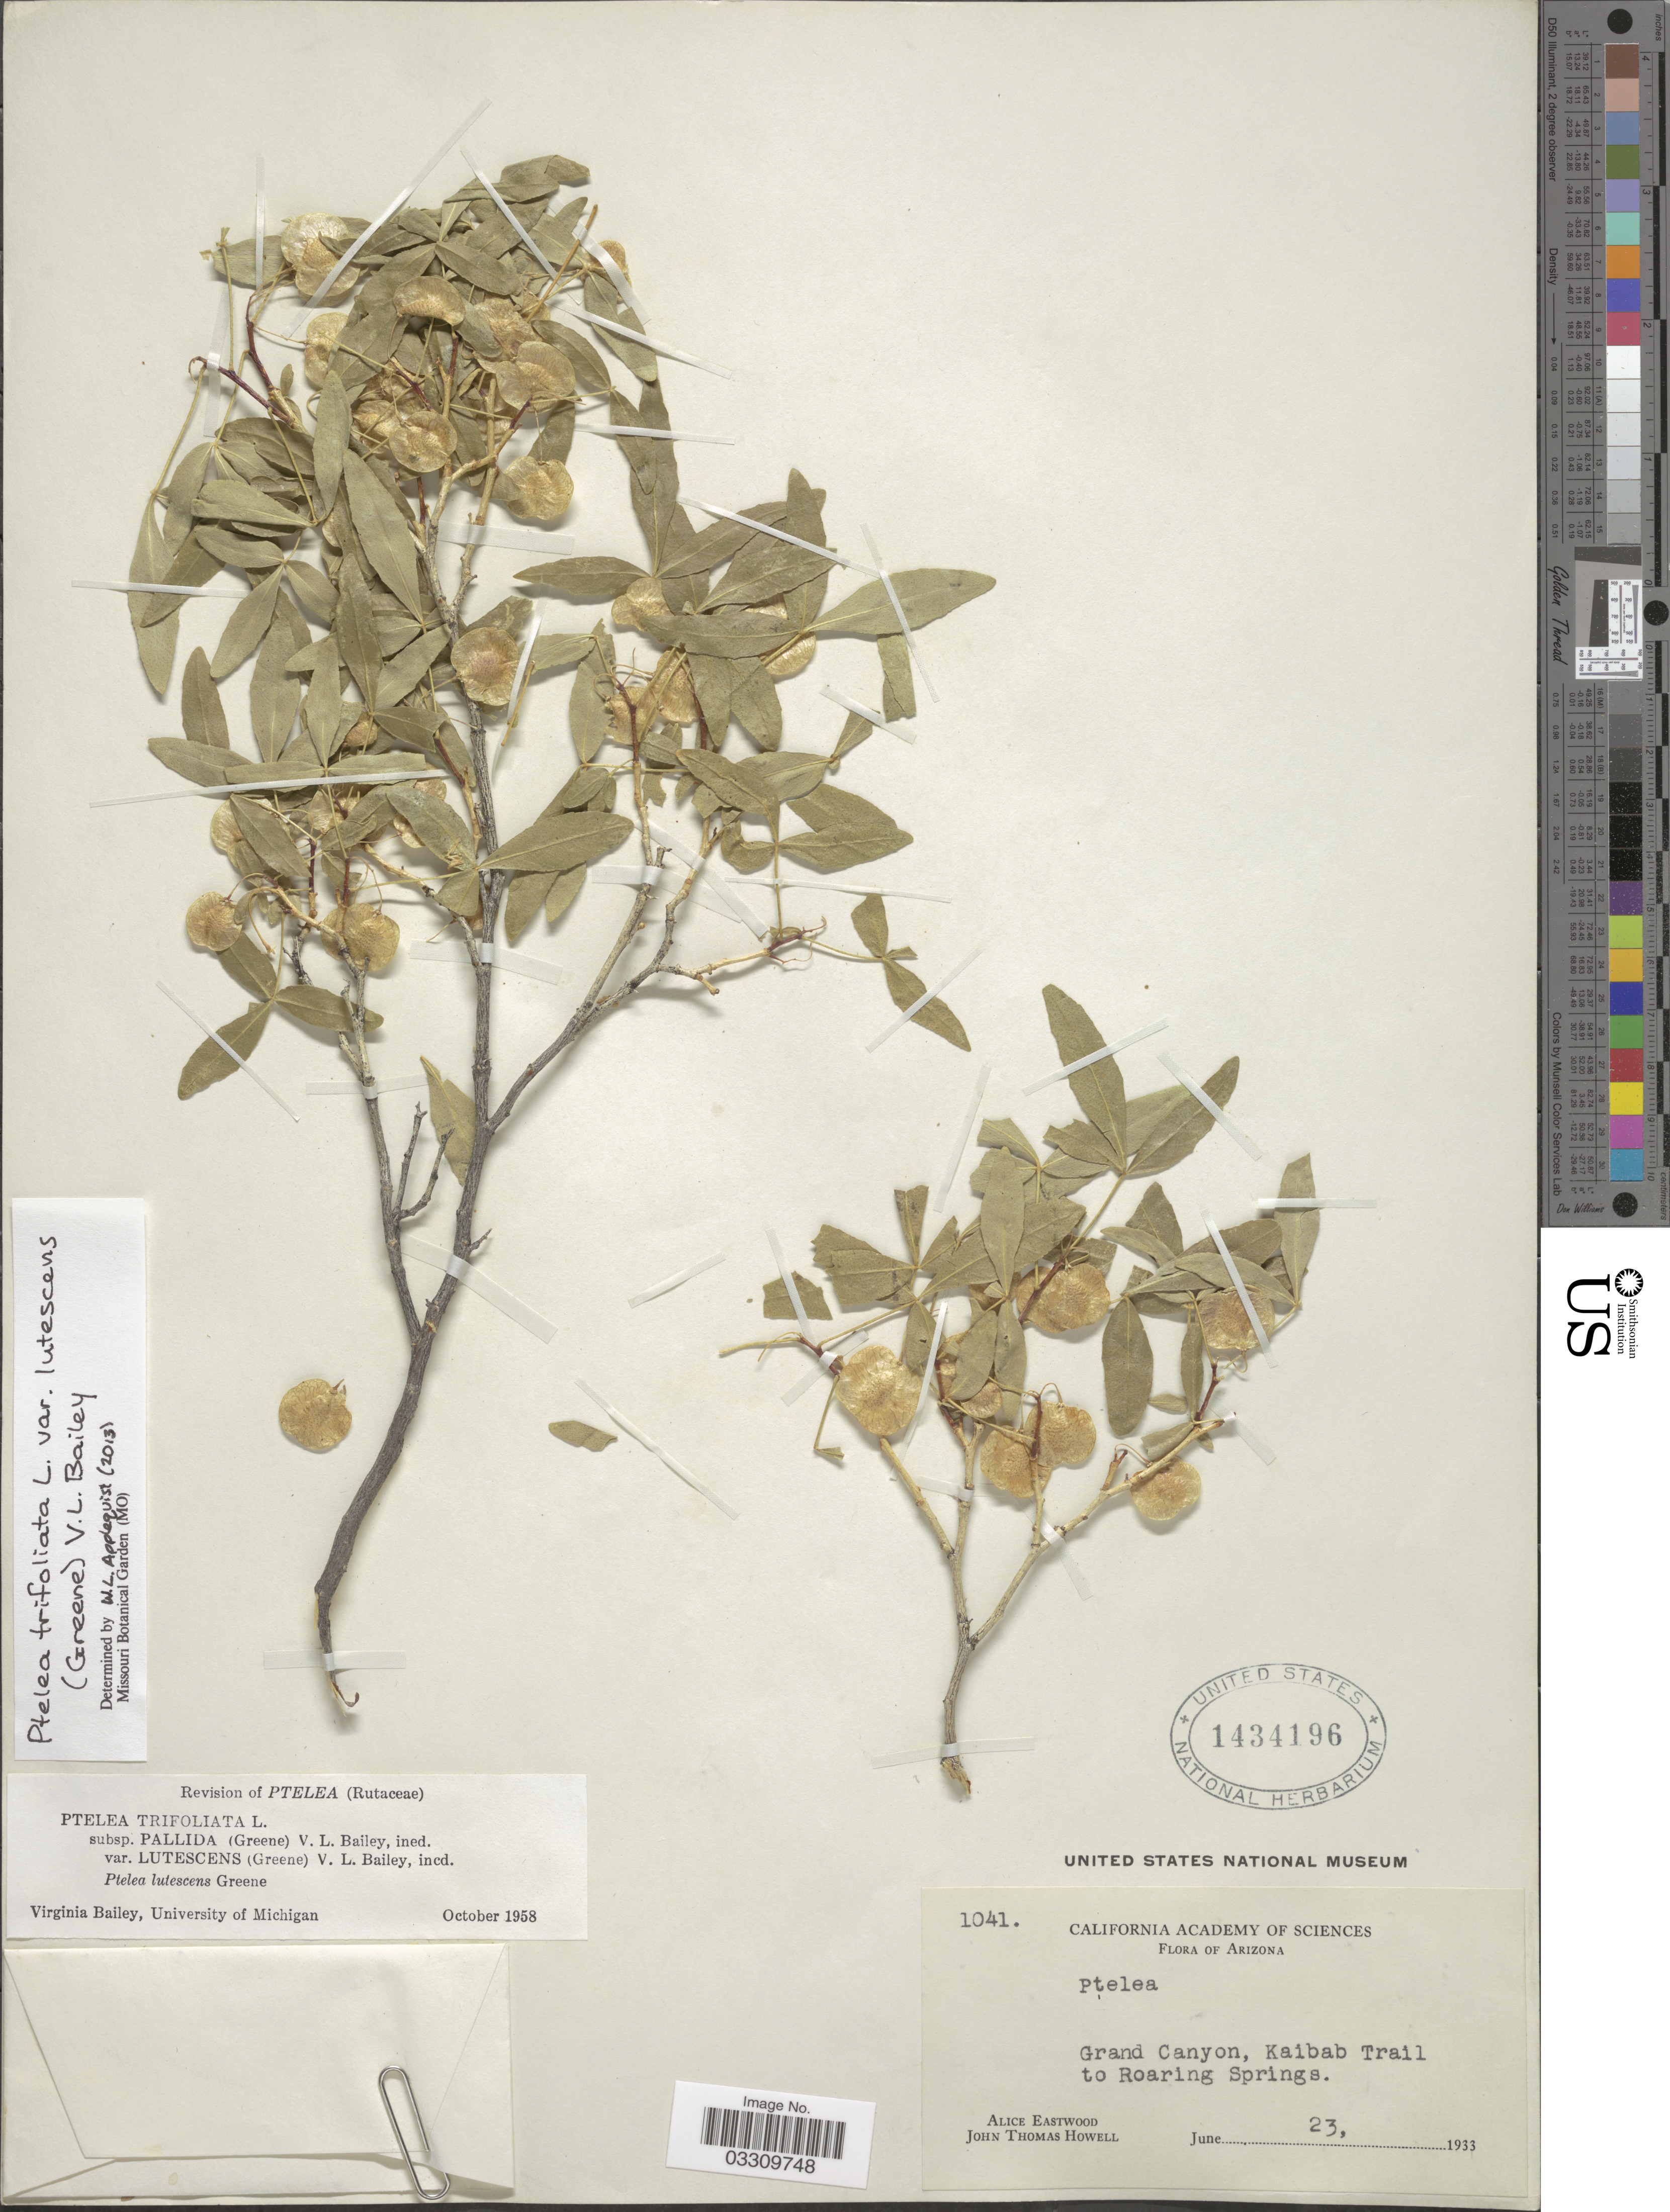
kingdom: Plantae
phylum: Tracheophyta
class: Magnoliopsida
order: Sapindales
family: Rutaceae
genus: Ptelea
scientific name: Ptelea trifoliata var. lutescens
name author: V. L. Bailey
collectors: A. Eastwood & J. T. Howell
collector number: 1041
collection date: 1933-06-23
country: United States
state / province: Arizona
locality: Grand Canyon, Kaibab Trail to Roaring Springs.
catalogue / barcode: US 1434196